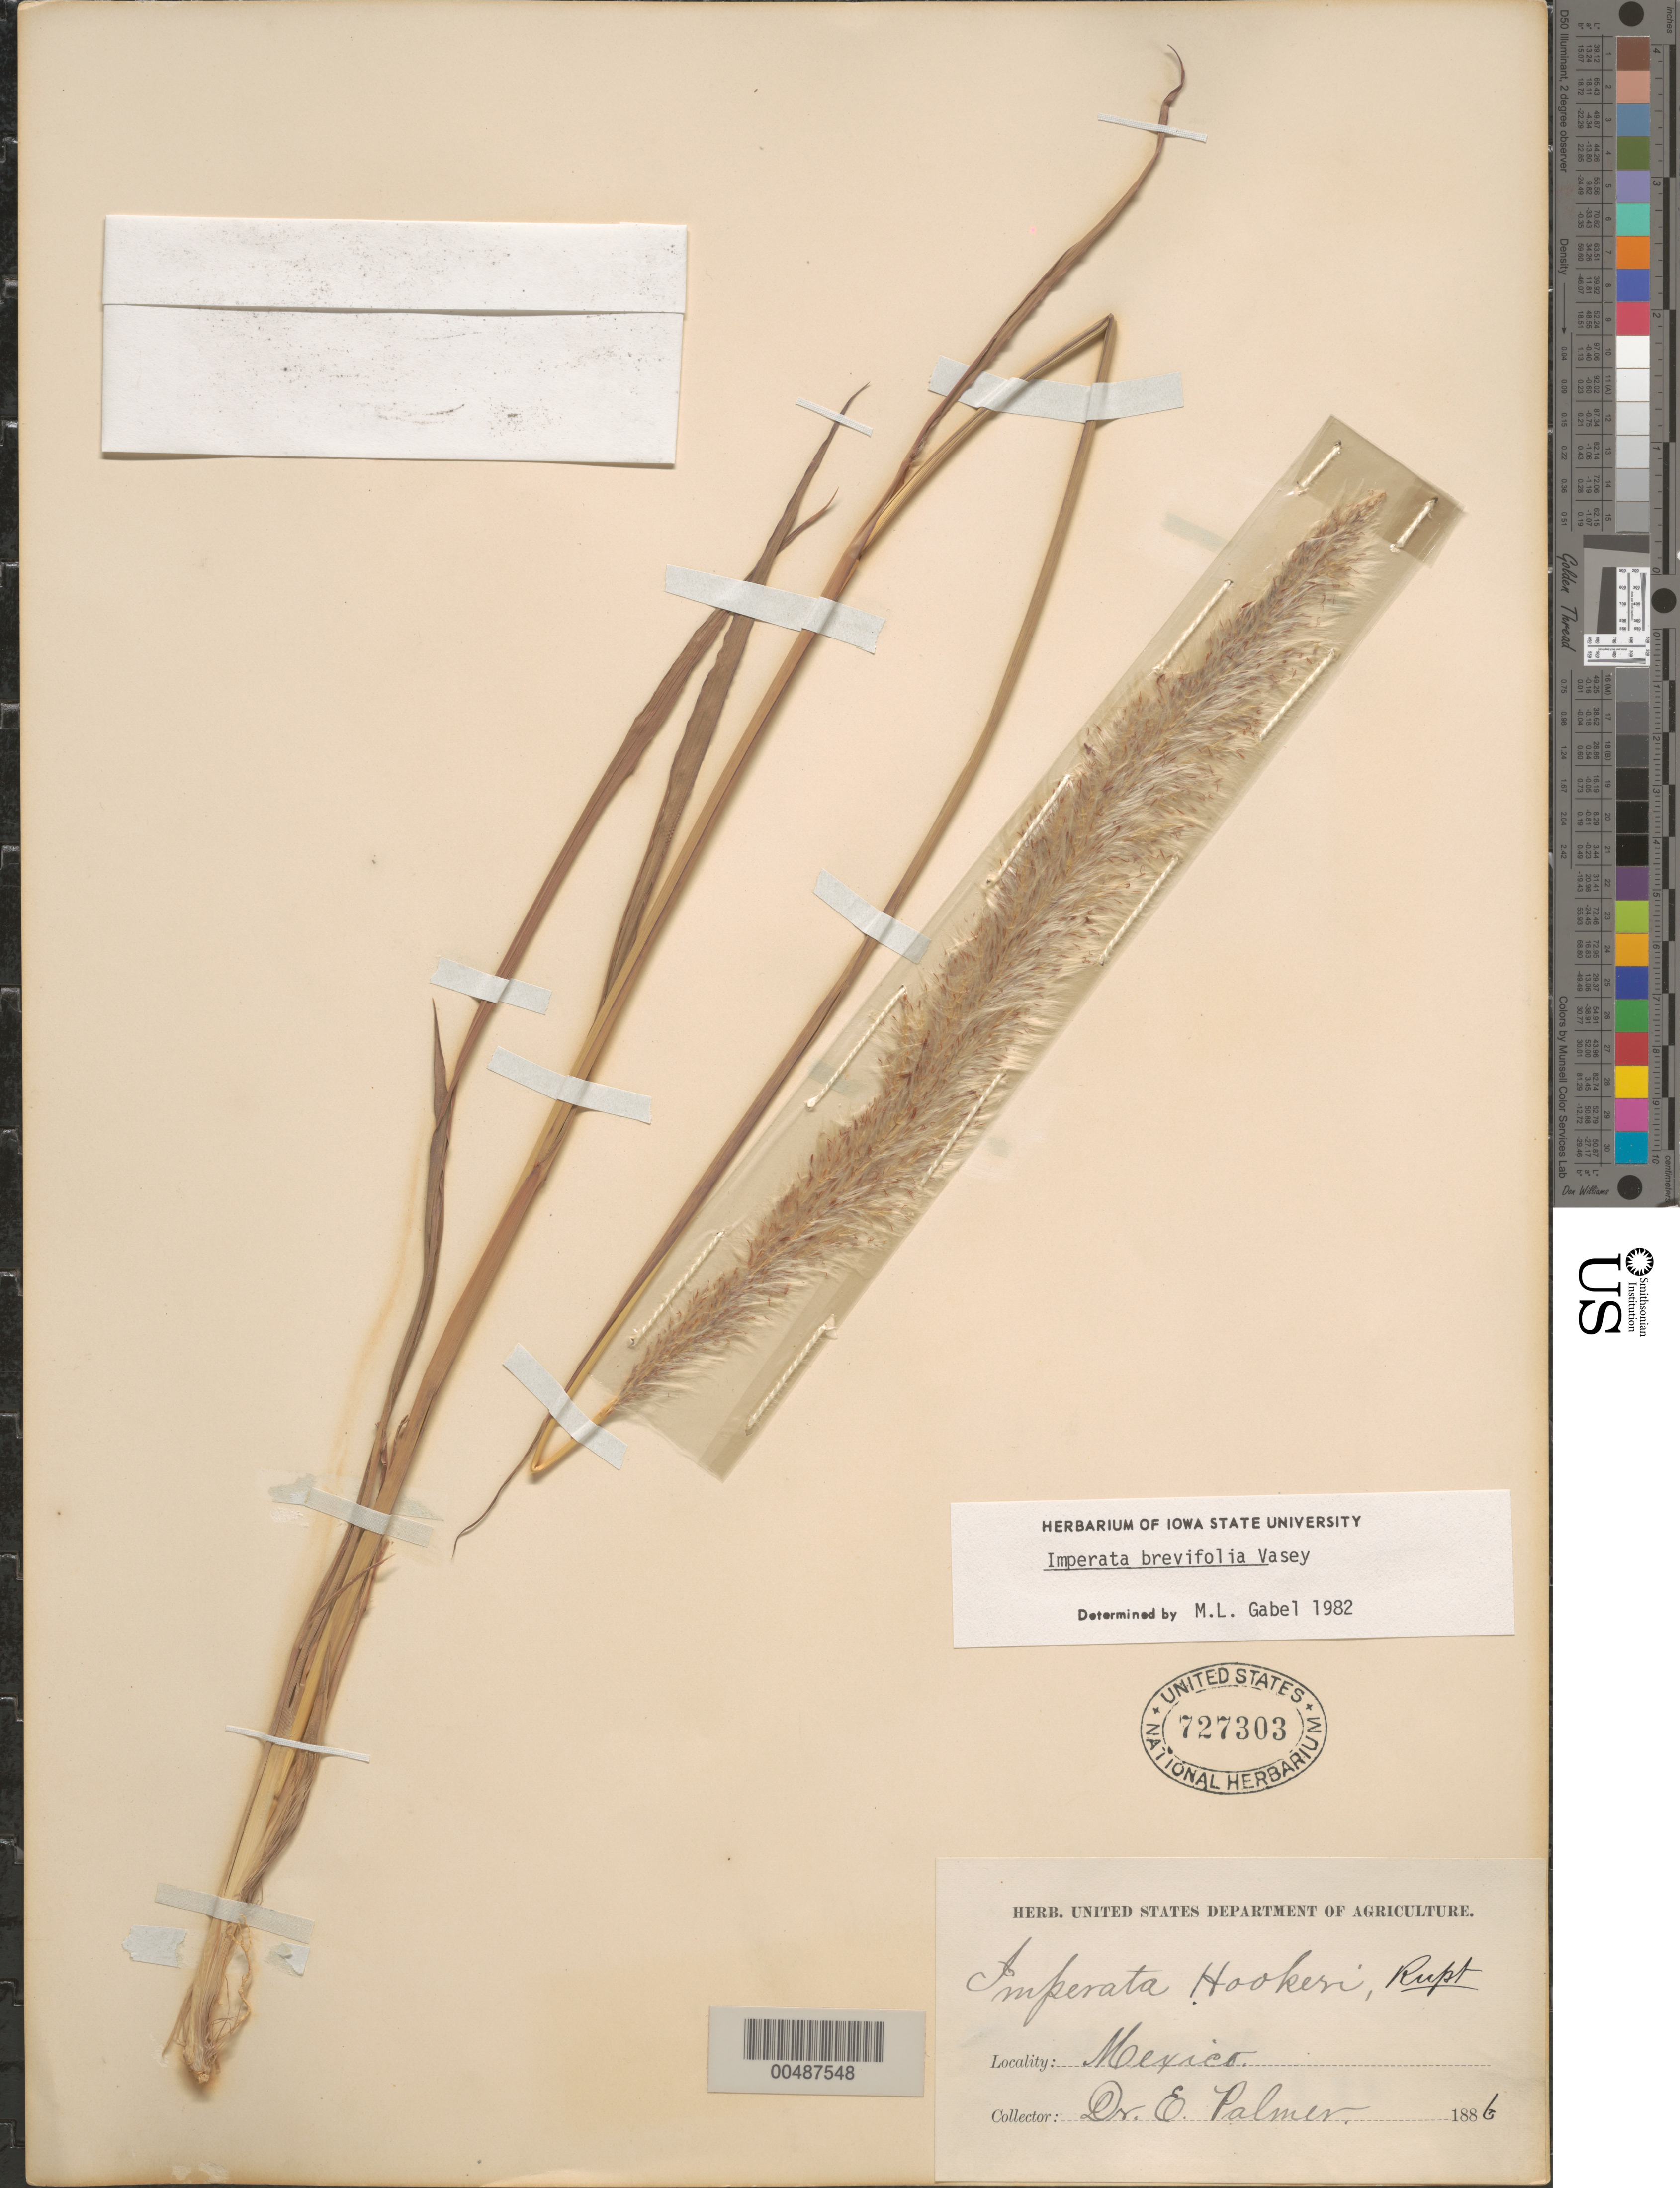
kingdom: Plantae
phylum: Tracheophyta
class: Liliopsida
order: Poales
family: Poaceae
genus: Imperata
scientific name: Imperata brevifolia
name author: Vasey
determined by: Gabel, M. L.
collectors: E. Palmer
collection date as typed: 1886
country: Mexico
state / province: Durango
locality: San Ramon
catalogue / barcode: US 727303